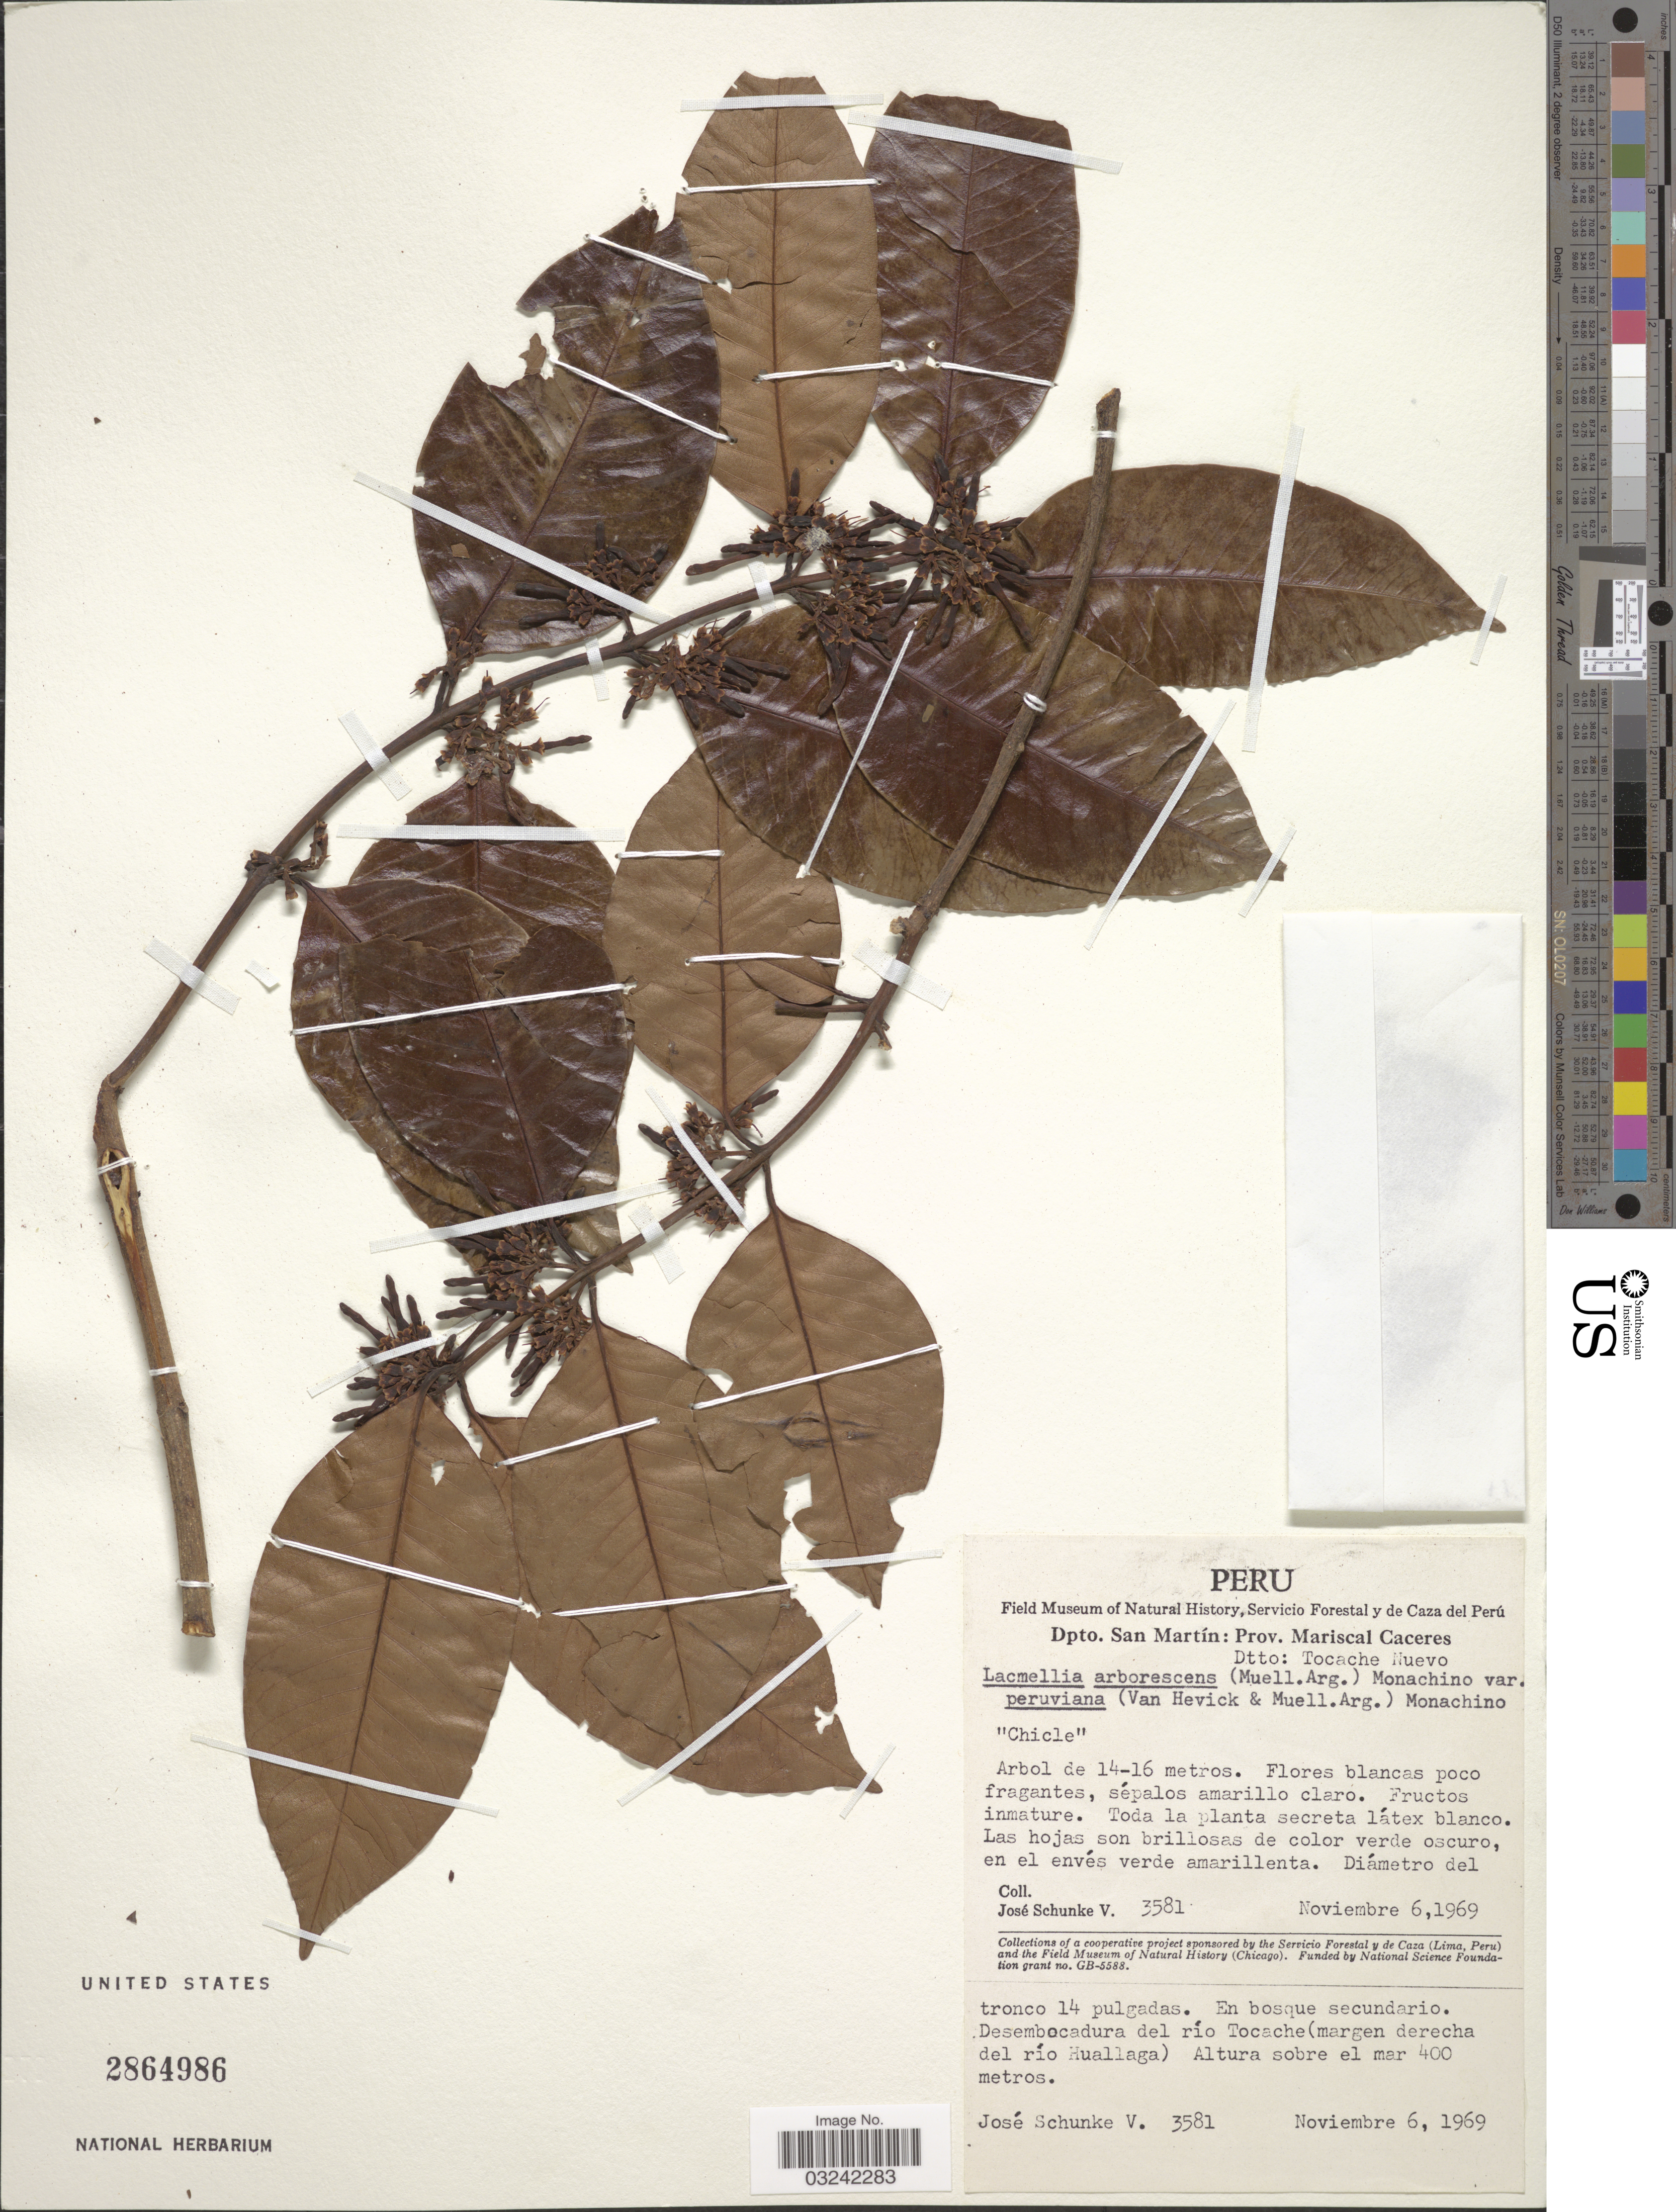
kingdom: Plantae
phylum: Tracheophyta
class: Magnoliopsida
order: Gentianales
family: Apocynaceae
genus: Lacmellea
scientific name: Lacmellea arborescens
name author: (Müll. Arg.) Markgr.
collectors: J. Schunke Vigo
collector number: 3581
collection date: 1969-11-06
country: Peru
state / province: San Martín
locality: Dpto. San Martín: Prov. Mariscal Caceres. Dtto: Tocache Nuevo. Desembocadura del río Tocache (margen derecha del río Huallaga).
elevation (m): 400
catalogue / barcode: US 2864986